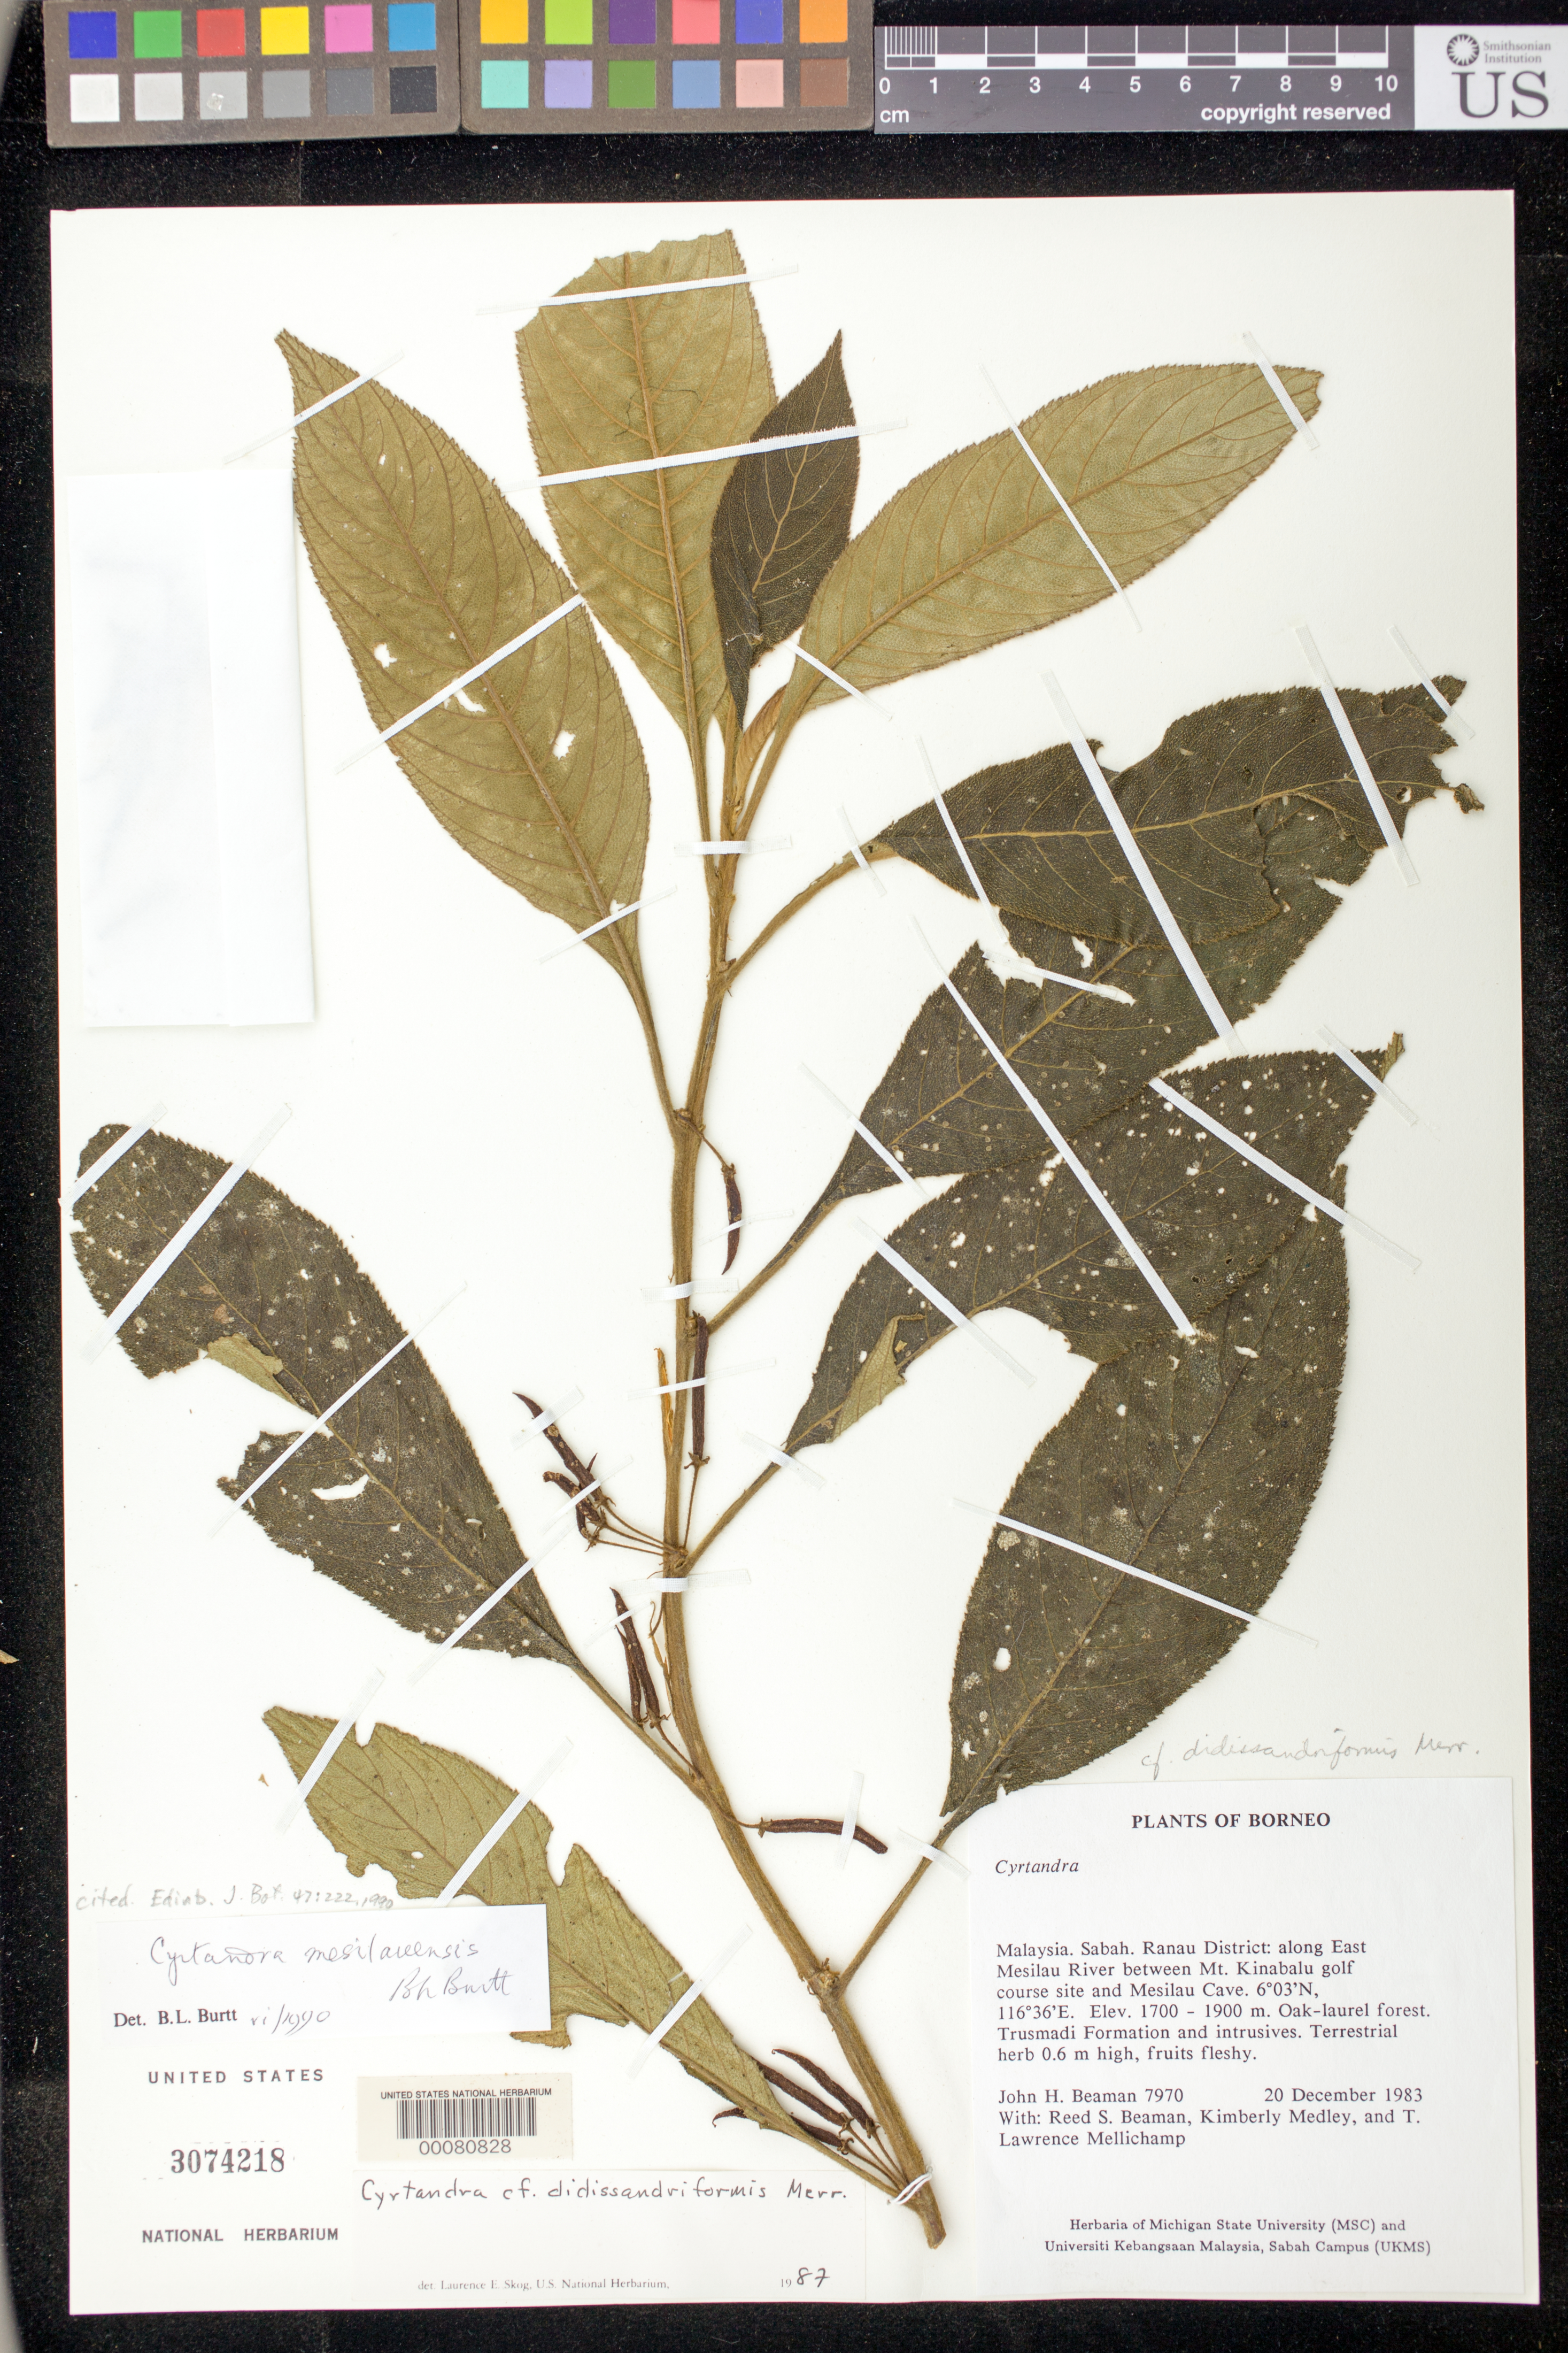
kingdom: Plantae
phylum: Tracheophyta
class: Magnoliopsida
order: Lamiales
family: Gesneriaceae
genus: Cyrtandra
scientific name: Cyrtandra didissandriformis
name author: Merr.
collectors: J. H. Beaman & et al.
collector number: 7970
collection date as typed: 20 Dec 1983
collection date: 1983-12-20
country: Malaysia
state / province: Sabah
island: Borneo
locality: Ranau district, along east mesilau river between mt kinabalu golf course site and mesilau cave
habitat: Oak-laurel forest, trusmadi formation and intrusives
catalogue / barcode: US 3074218